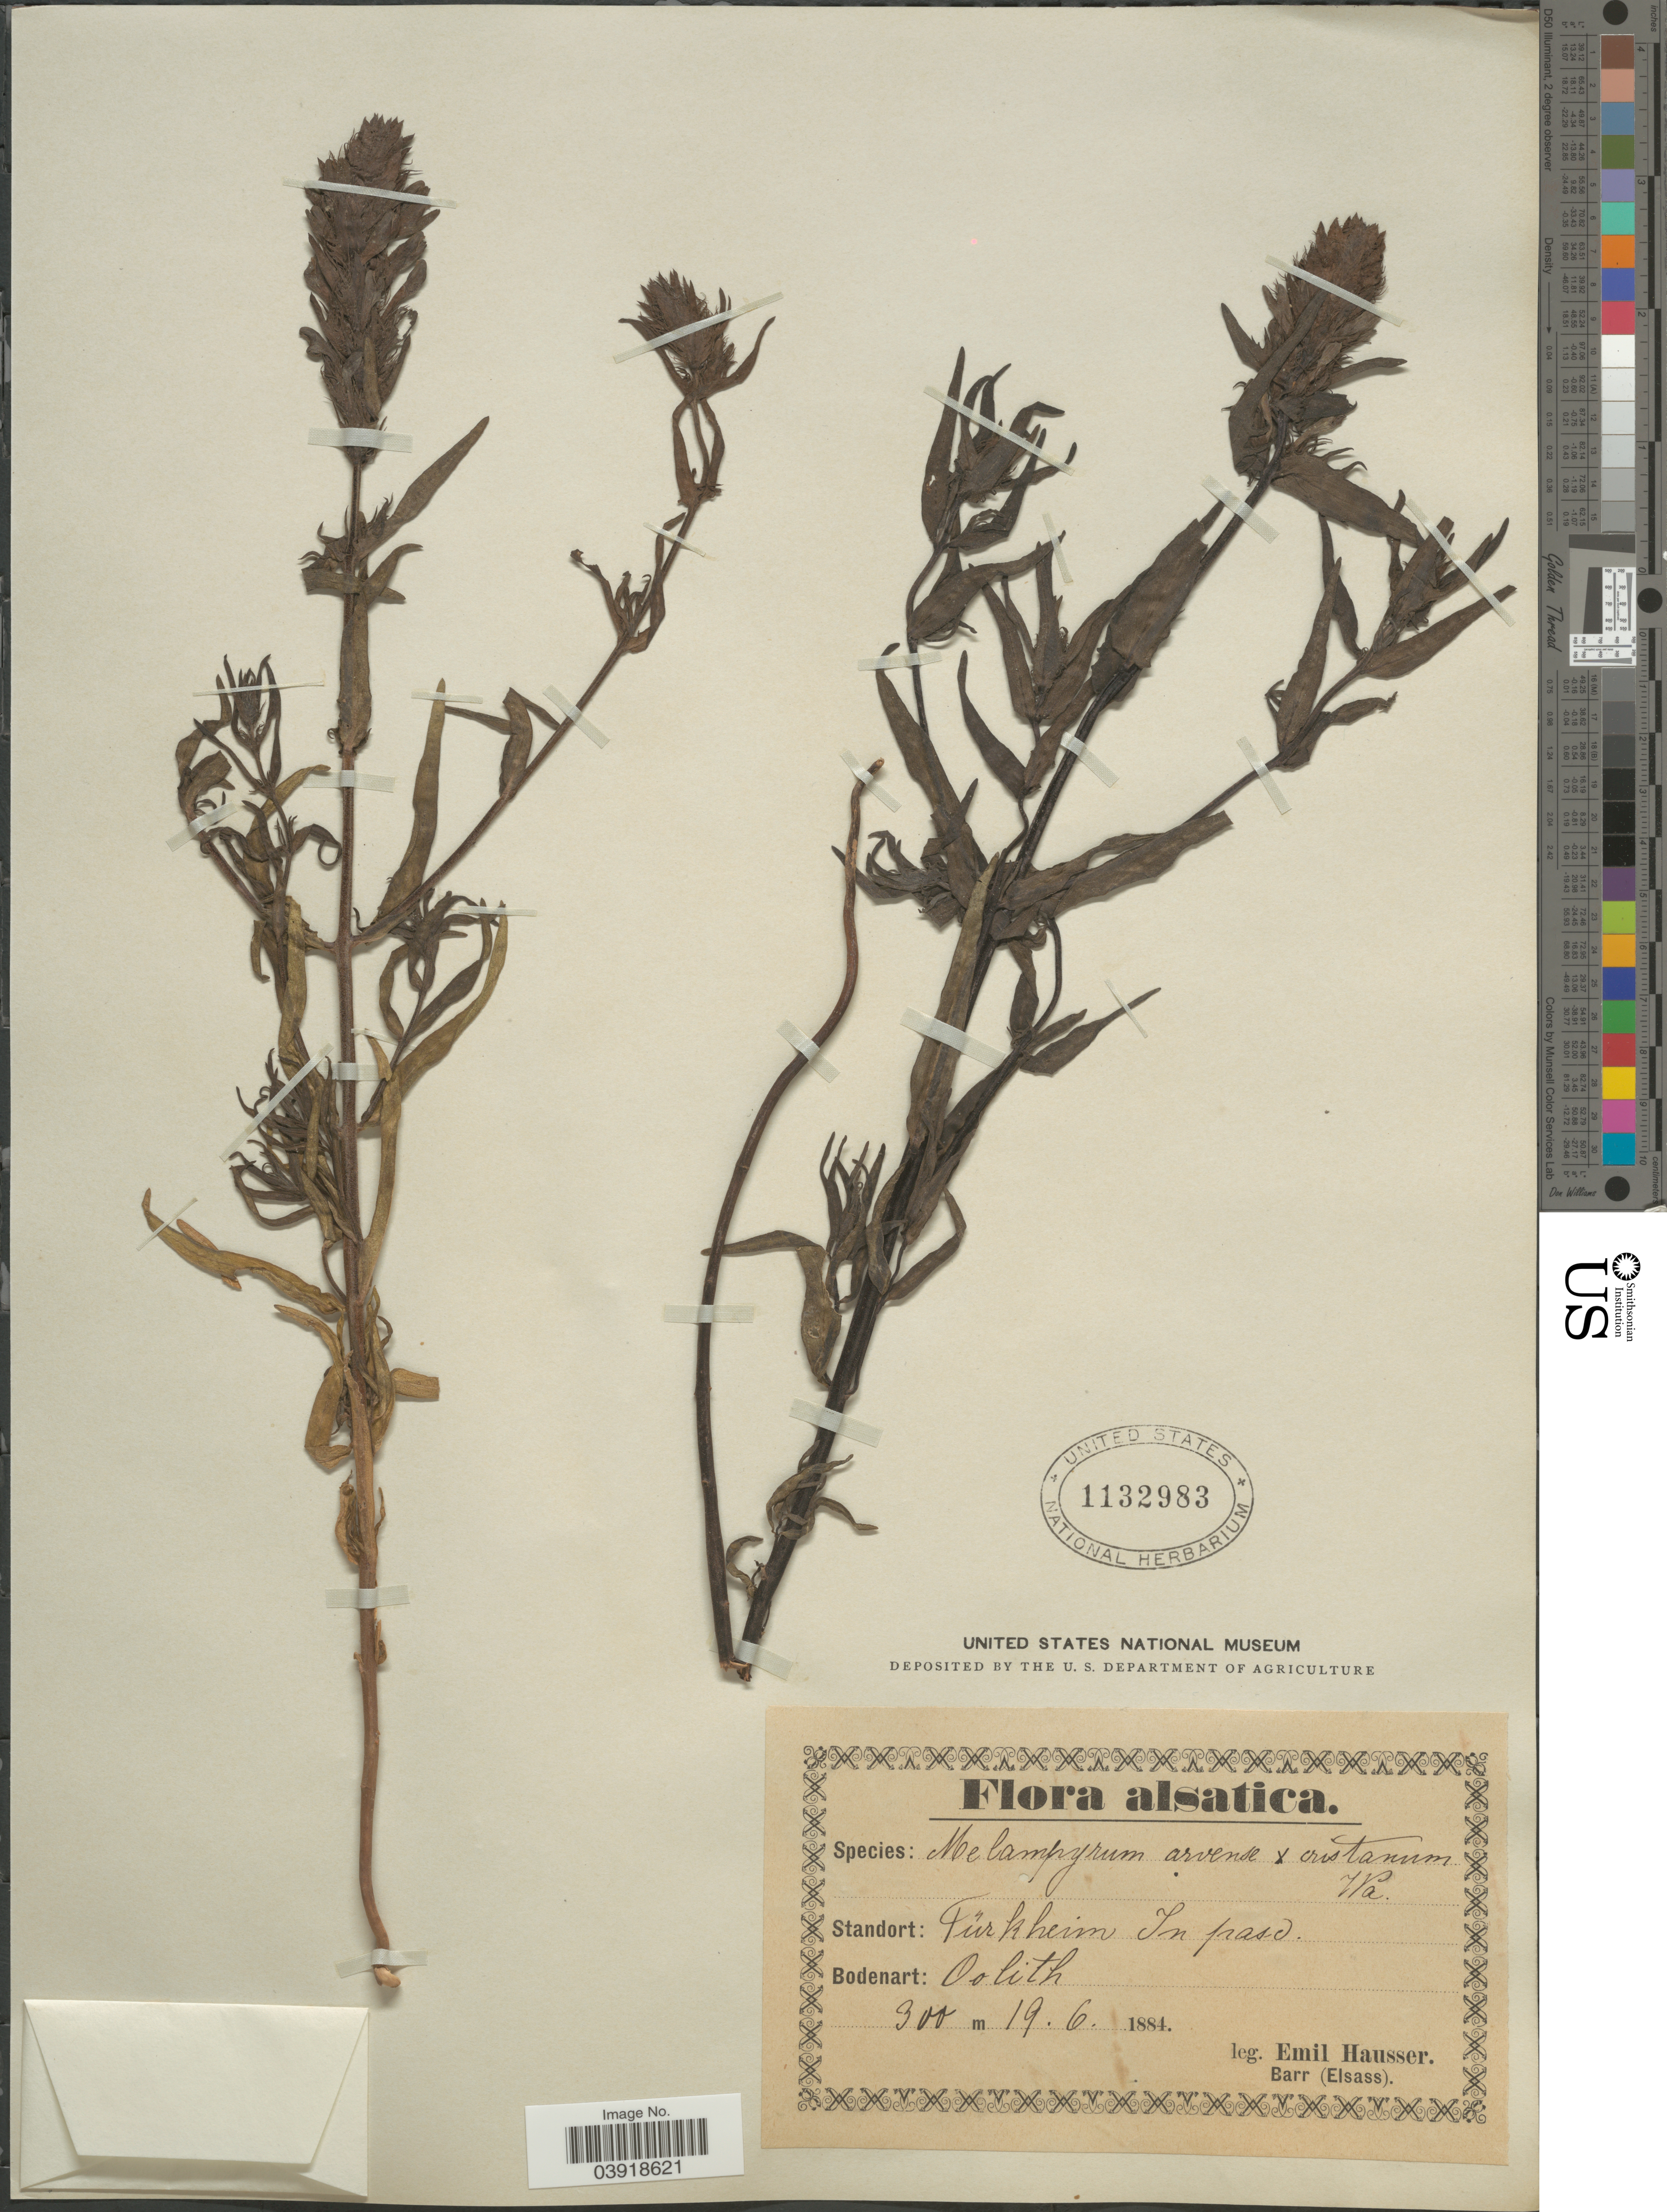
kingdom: Plantae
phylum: Tracheophyta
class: Magnoliopsida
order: Lamiales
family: Orobanchaceae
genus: Melampyrum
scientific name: Melampyrum arvense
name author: L.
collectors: E. Hausser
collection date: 1884-06-19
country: France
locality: Alsatica. Fürkheim In paso. Oolith.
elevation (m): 300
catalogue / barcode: US 1132983